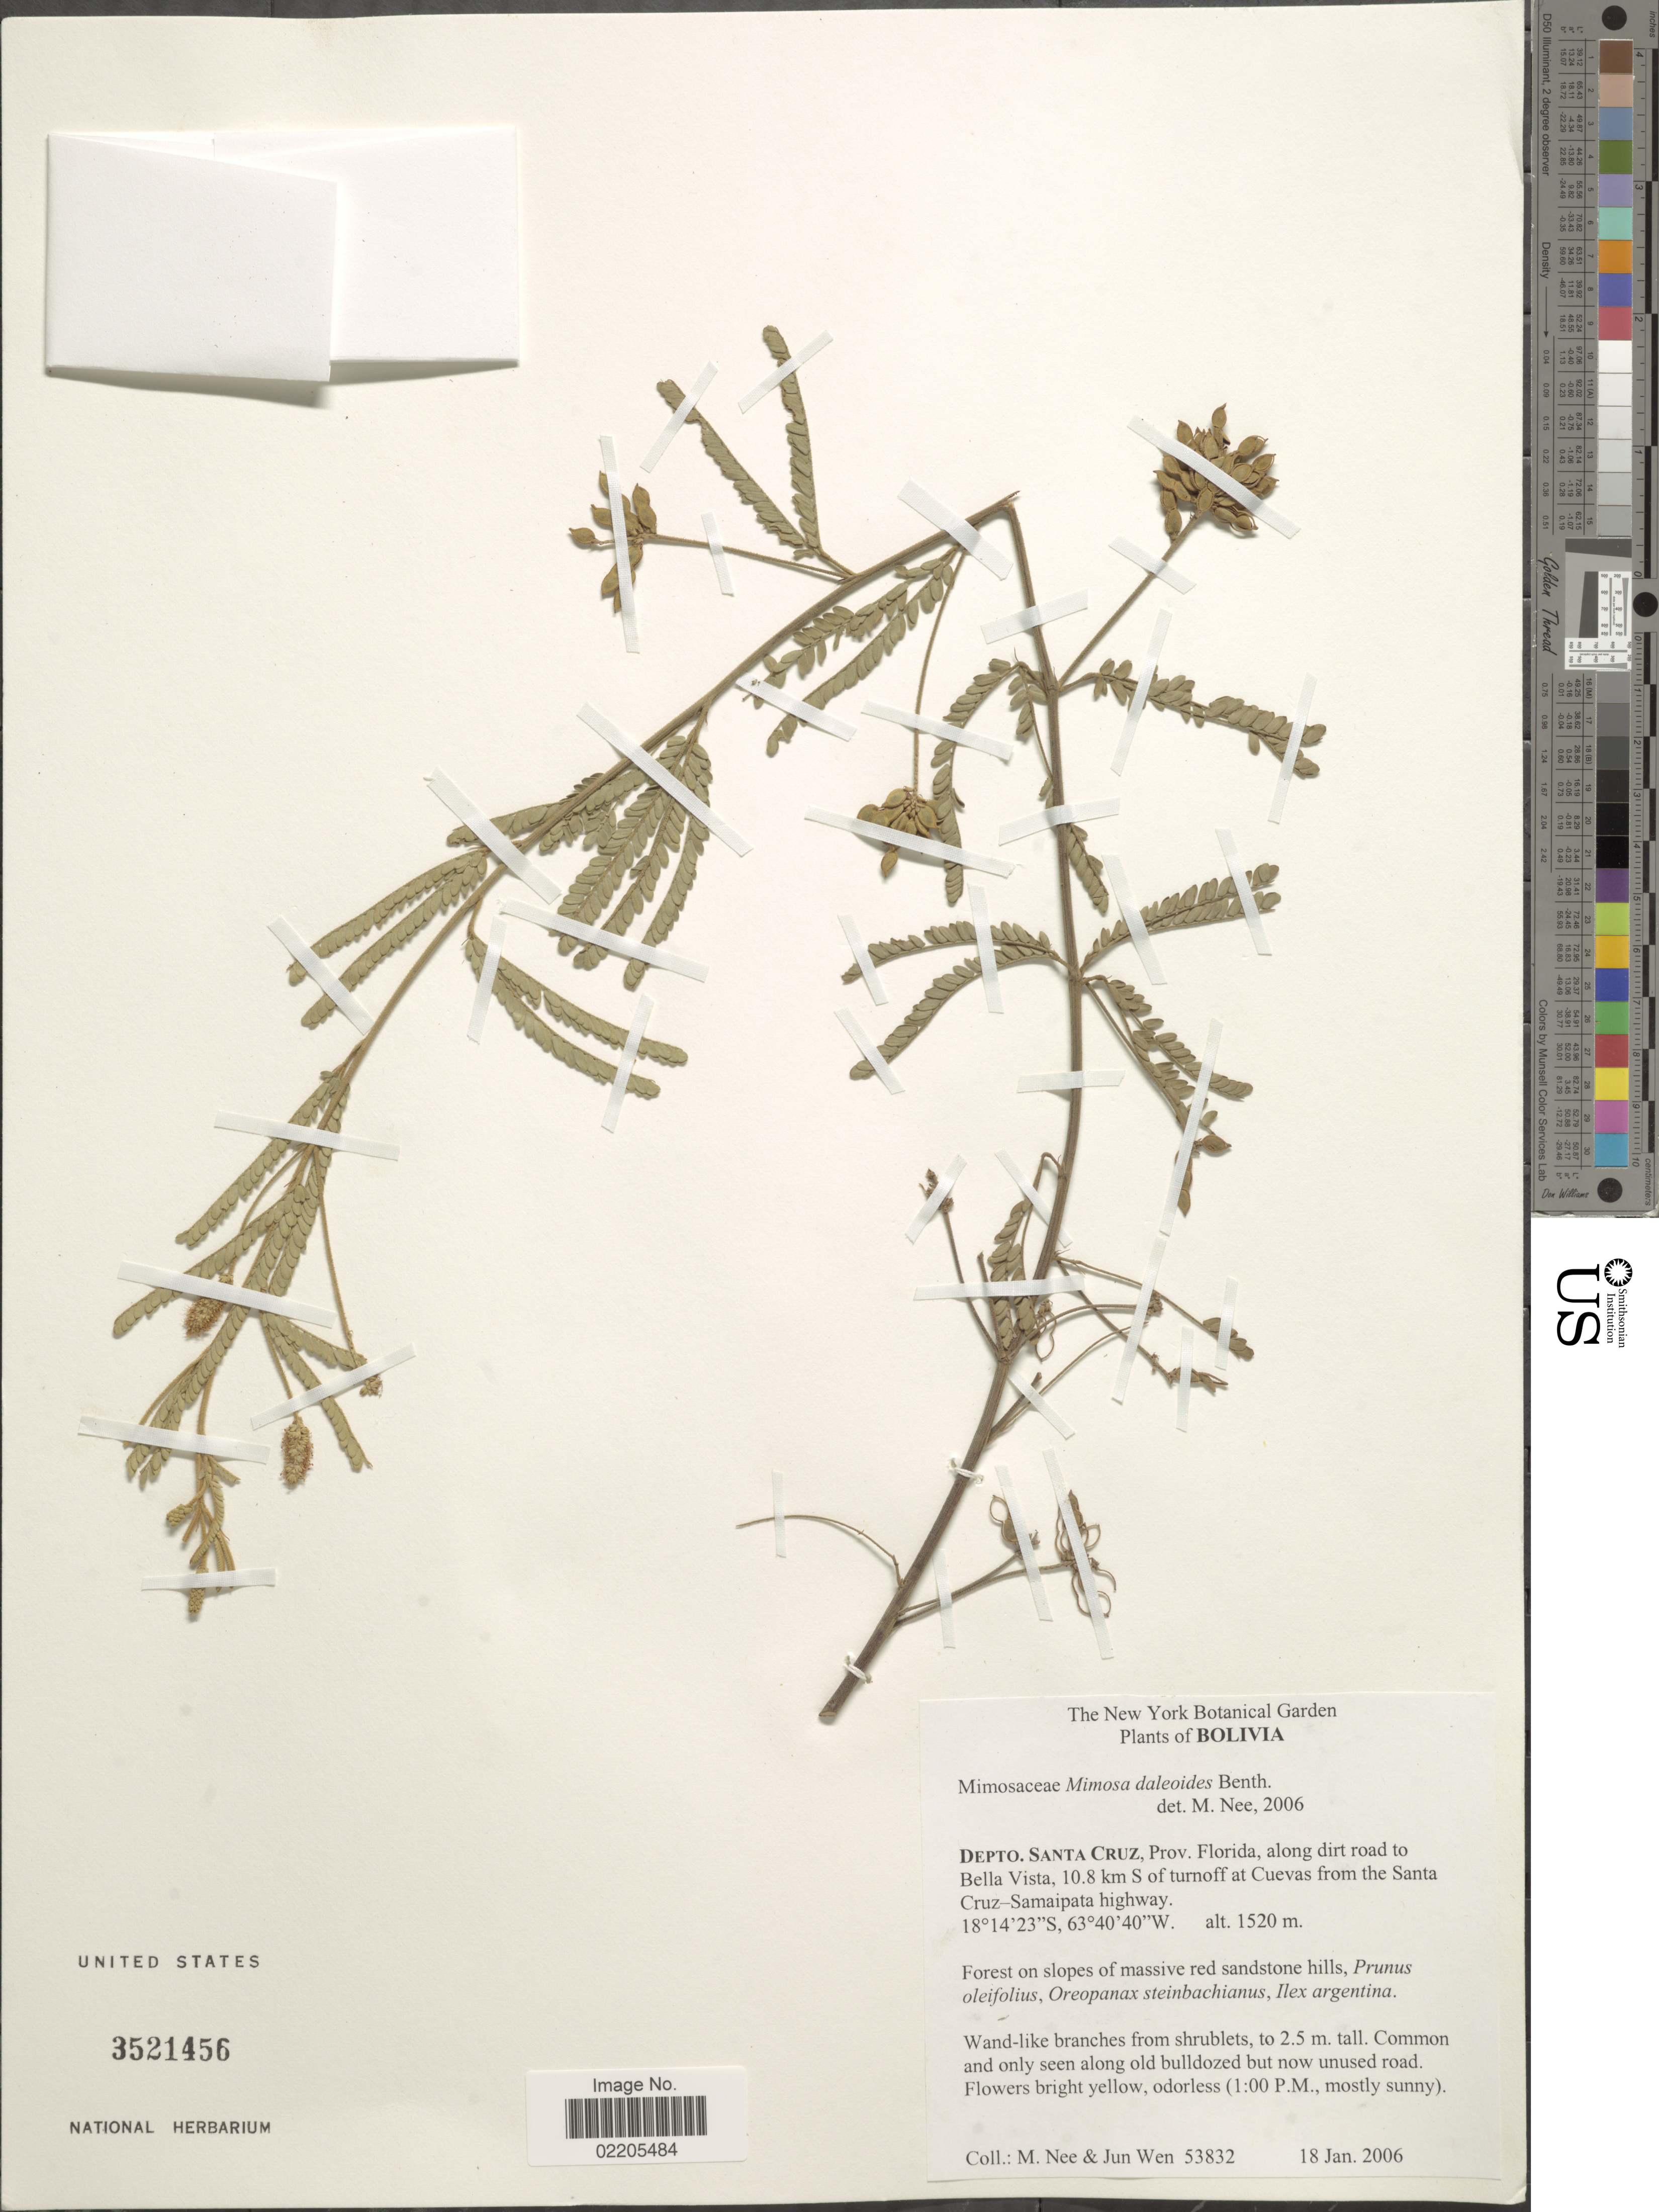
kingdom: Plantae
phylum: Tracheophyta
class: Magnoliopsida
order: Fabales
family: Fabaceae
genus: Mimosa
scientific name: Mimosa daleoides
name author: Benth.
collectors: M. Nee & J. Wen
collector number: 53832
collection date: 2006-01-18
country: Bolivia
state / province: Santa Cruz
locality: Depto. Santa Cruz, Prov. Florida, along dirt road to Bella Vista, 10.8 km S of turnoff at Cuevas from the Santa Cruz- Samaipata highway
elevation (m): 1520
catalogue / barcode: US 3521456